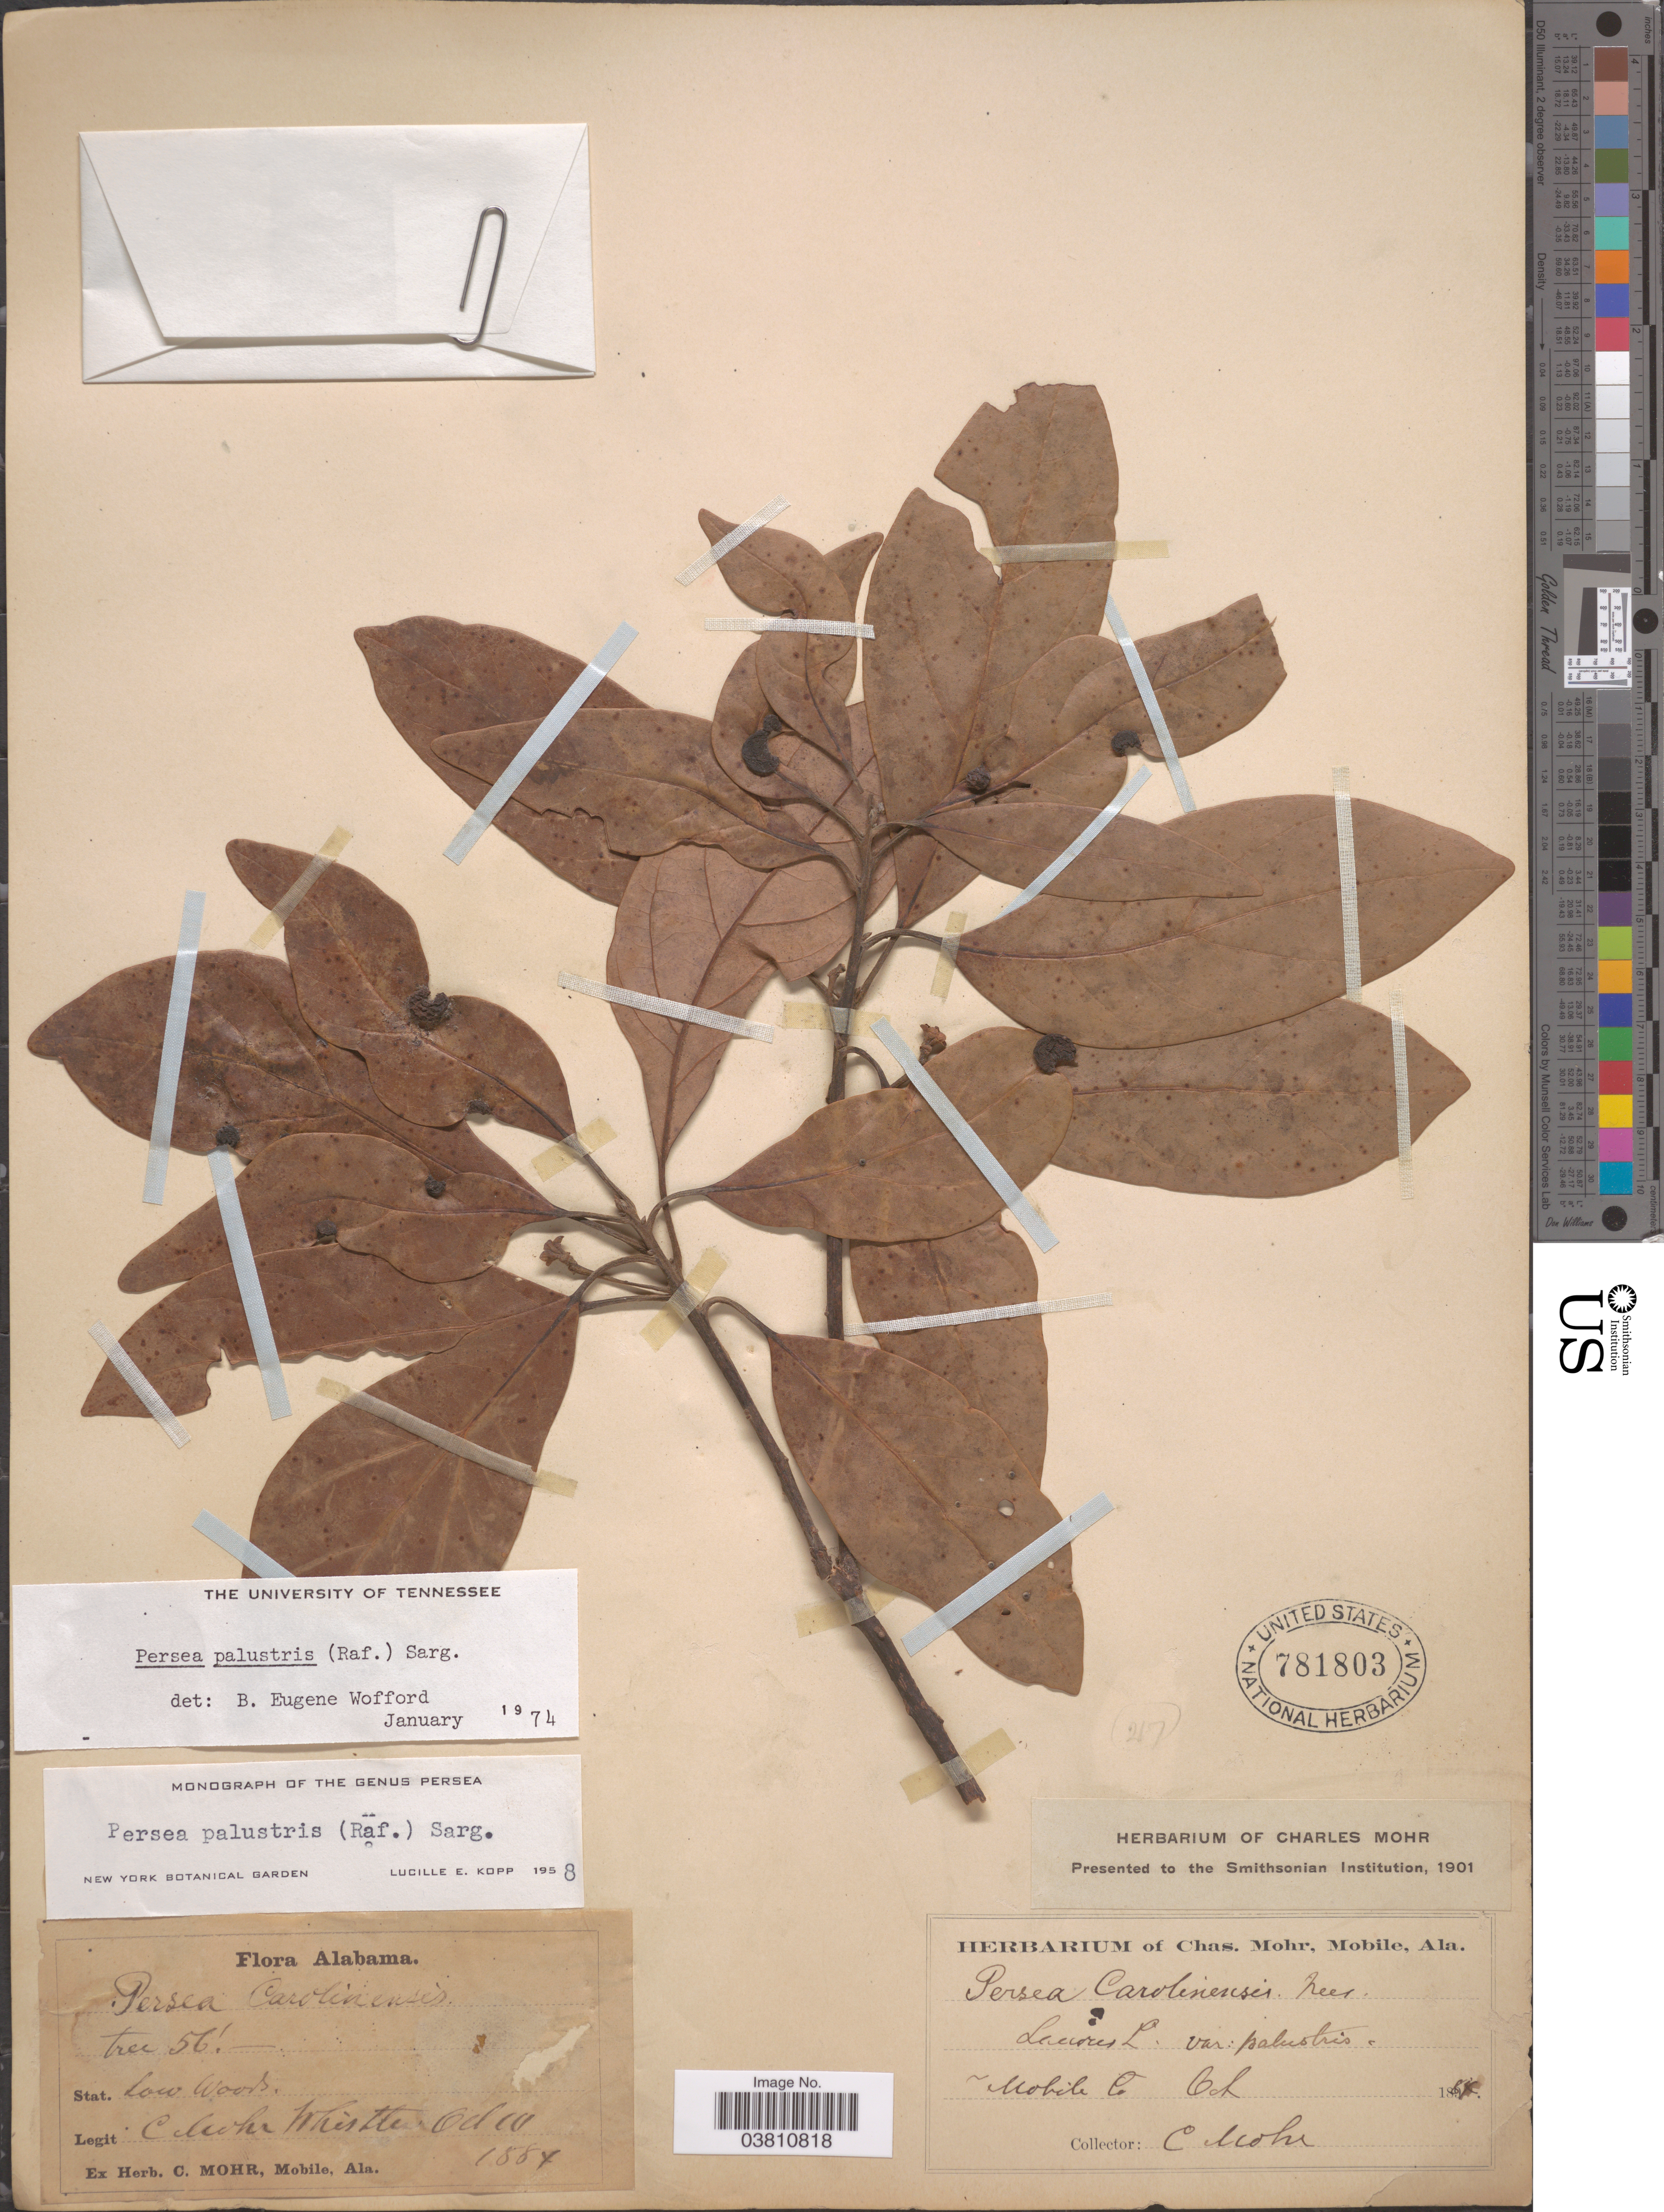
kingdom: Plantae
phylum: Tracheophyta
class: Magnoliopsida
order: Laurales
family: Lauraceae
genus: Persea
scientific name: Persea palustris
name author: (Raf.) Sarg.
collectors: Mohr, C. T. (herbarium) & -- Whistler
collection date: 1887-10-10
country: United States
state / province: Alabama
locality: Stat. Low Woods. Mobile Co.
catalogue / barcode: US 781803